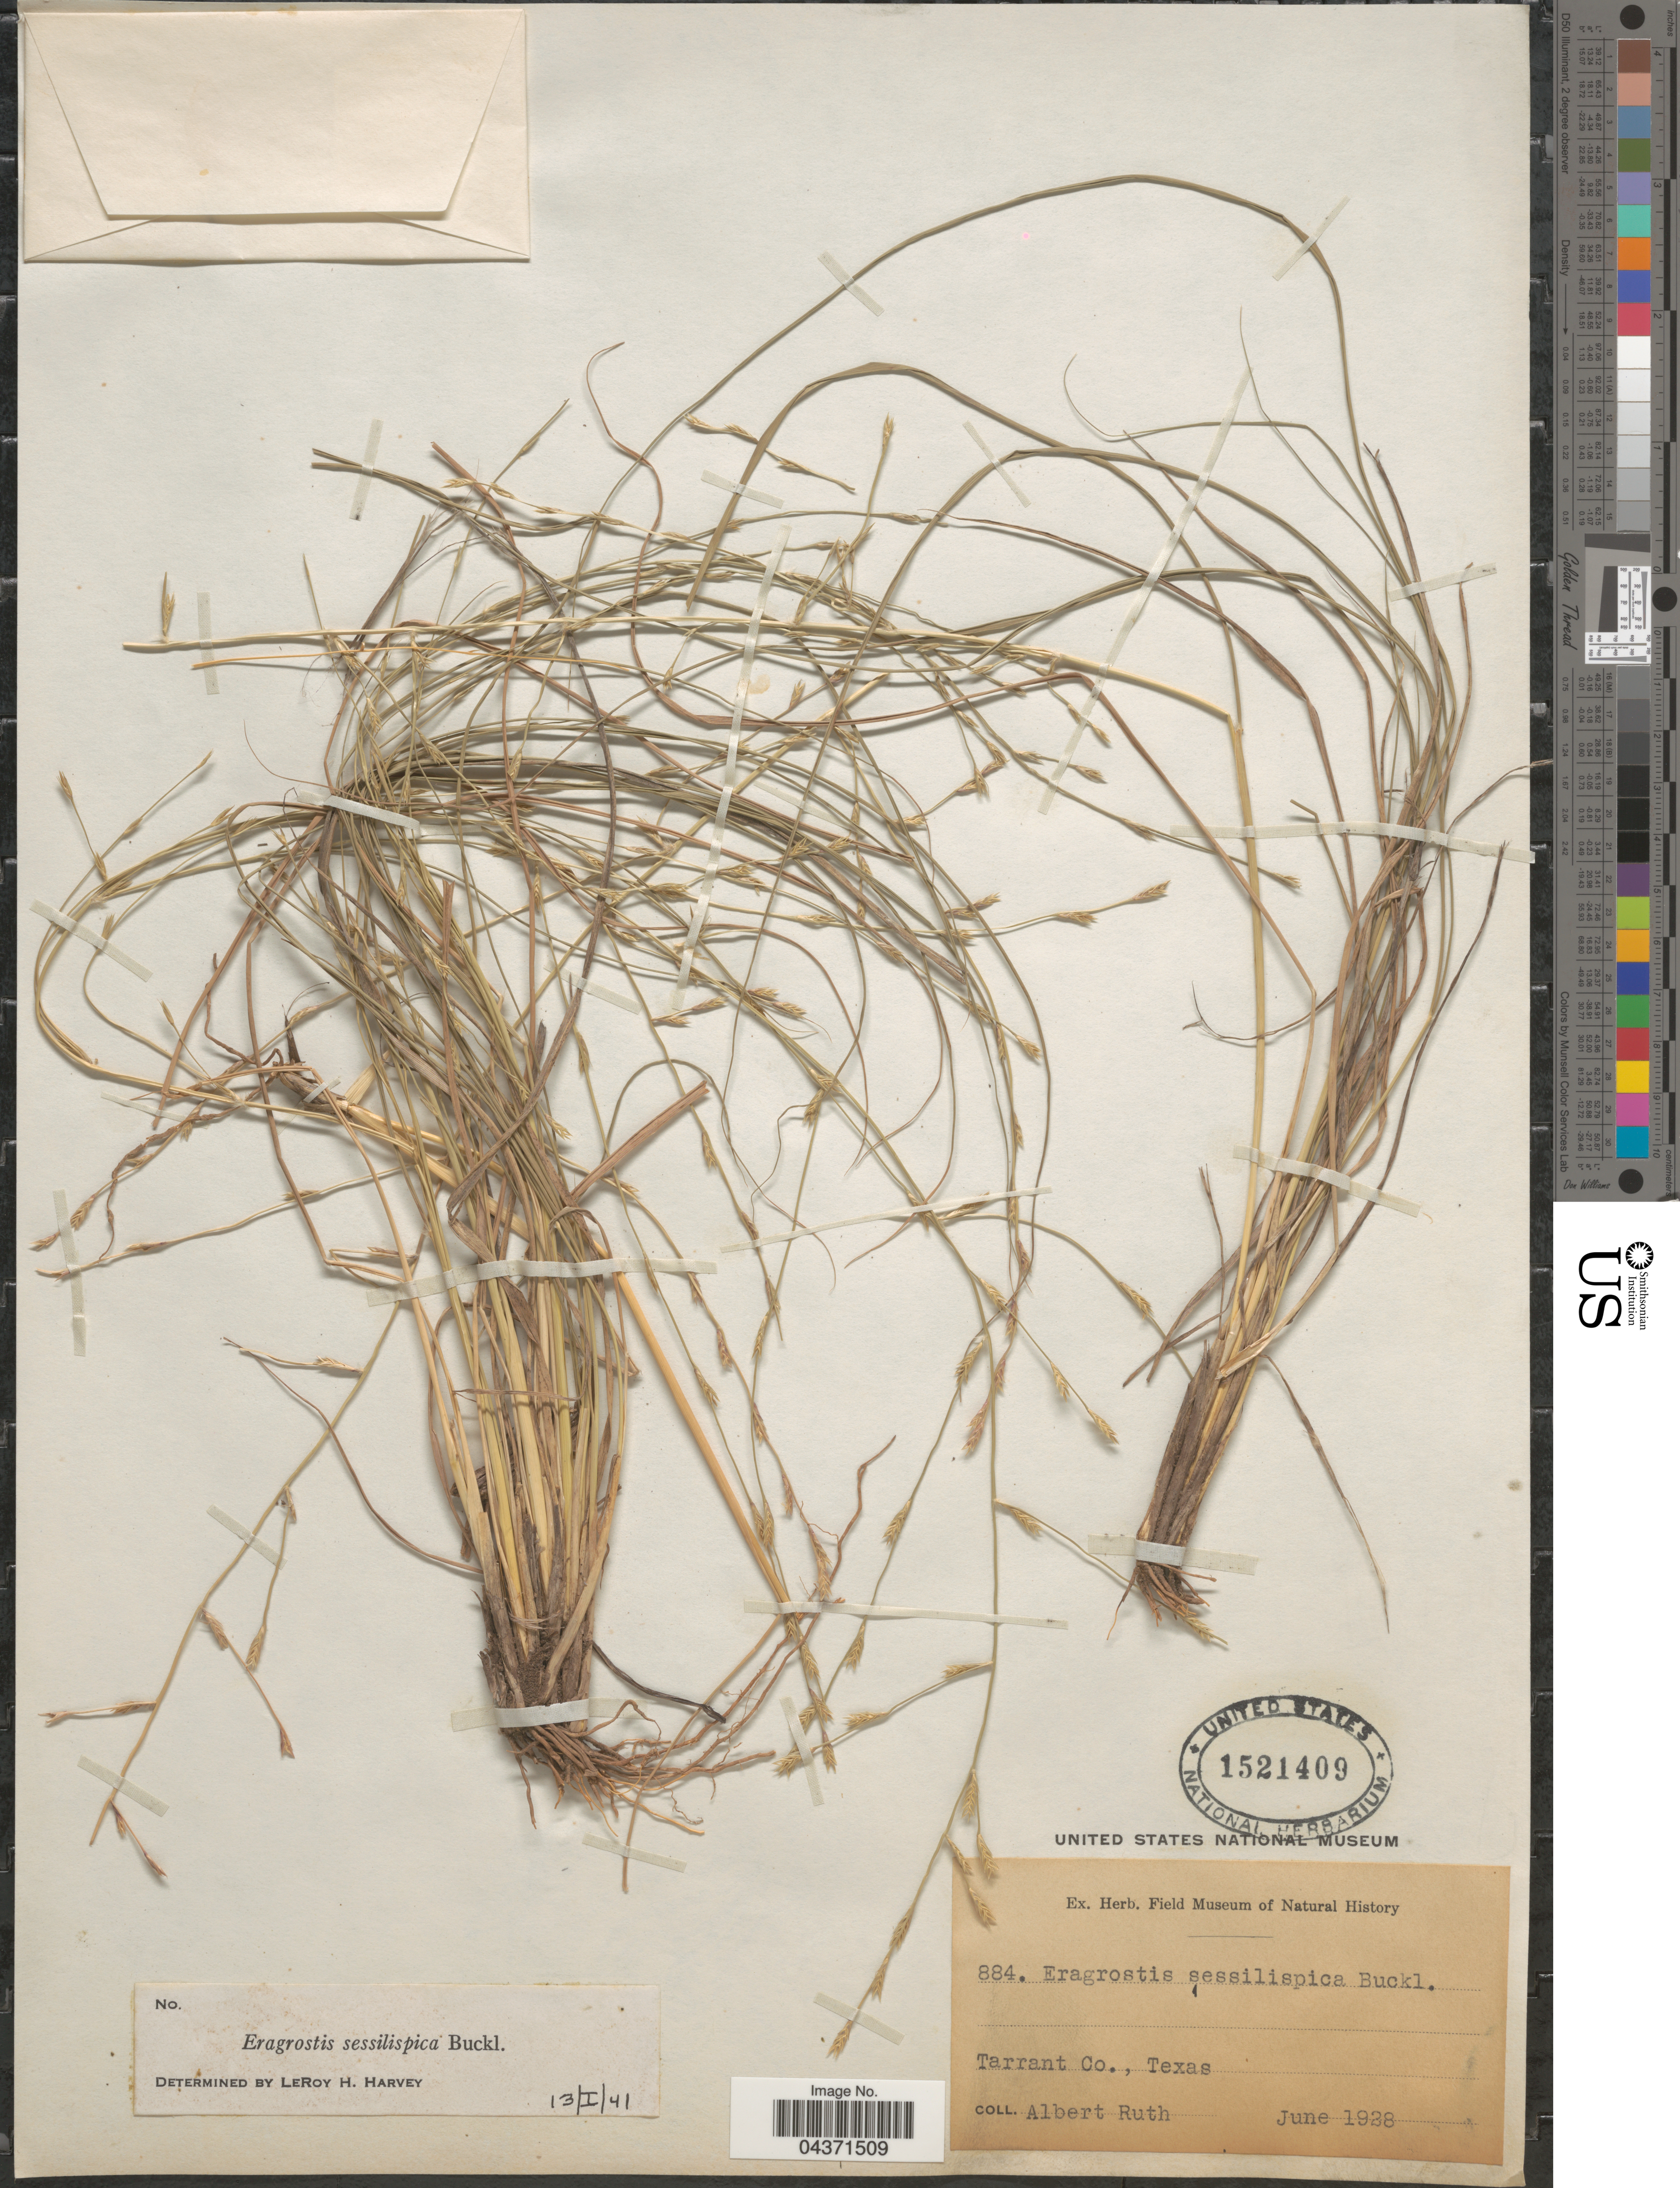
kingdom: Plantae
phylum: Tracheophyta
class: Liliopsida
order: Poales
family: Poaceae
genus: Eragrostis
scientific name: Eragrostis sessilispica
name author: Buckley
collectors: A. Ruth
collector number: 884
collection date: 1928-06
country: United States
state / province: Texas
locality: Tarrant Co.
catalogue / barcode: US 1521409